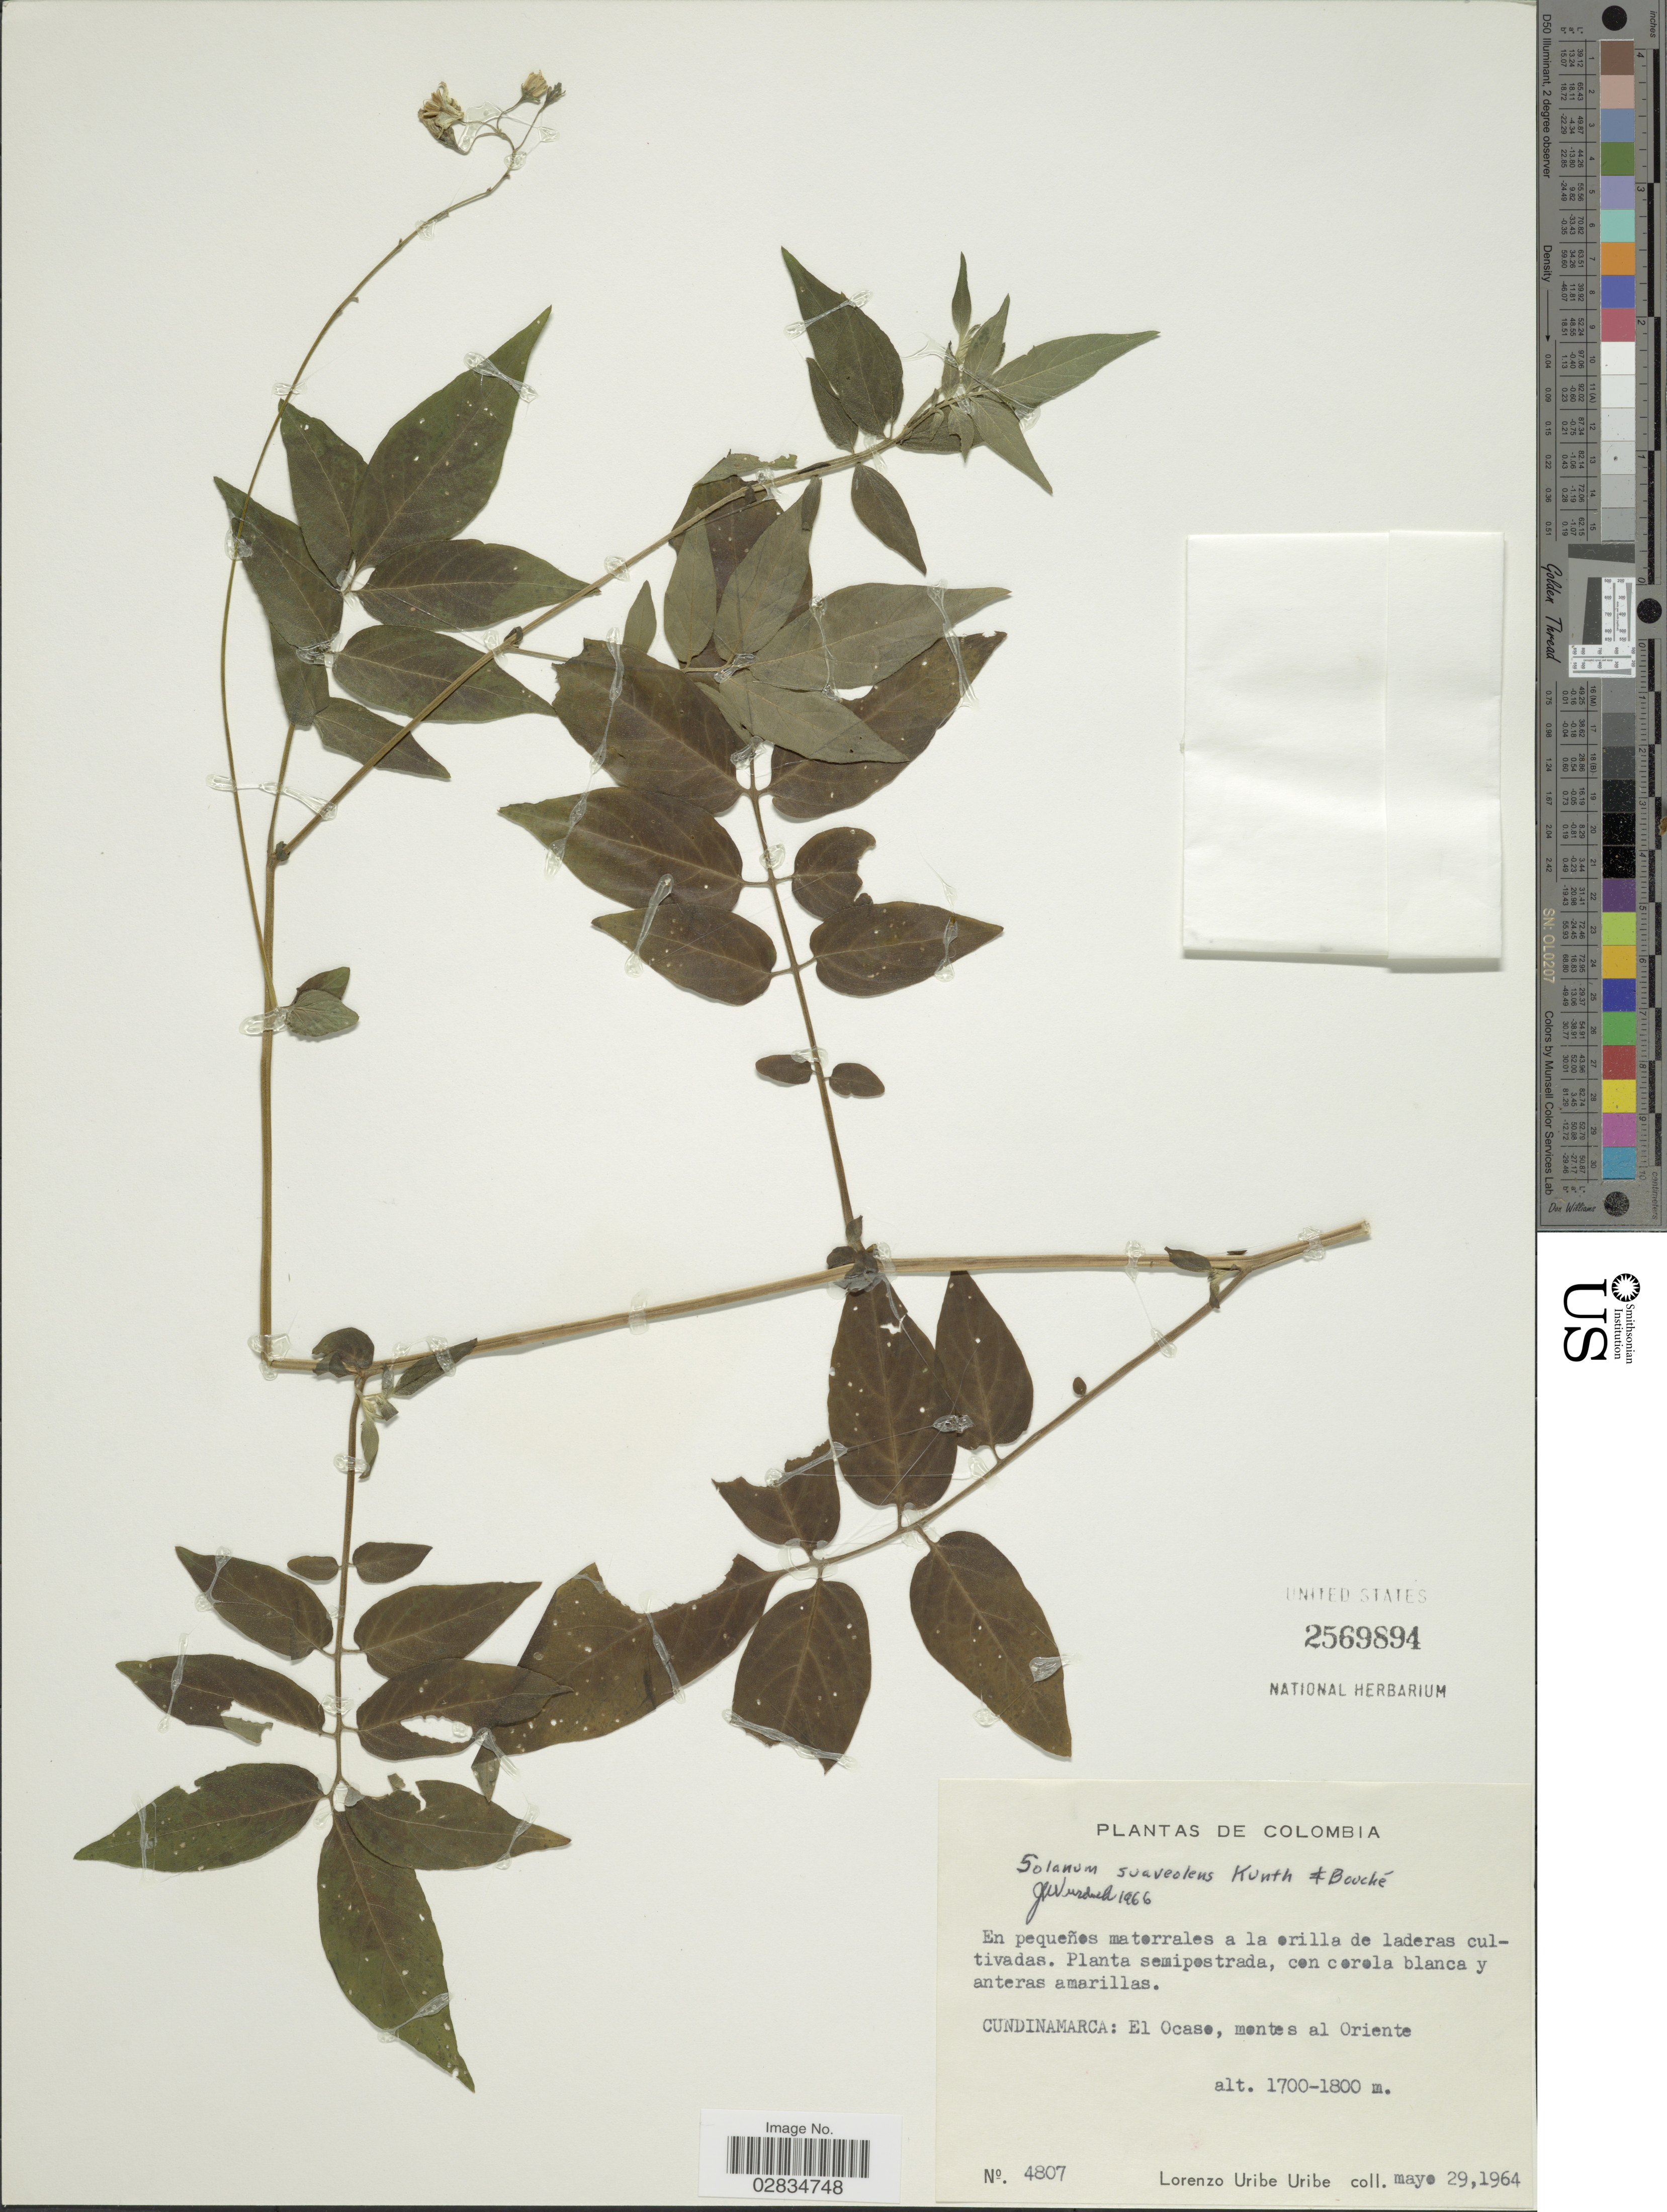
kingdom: Plantae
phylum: Tracheophyta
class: Magnoliopsida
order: Solanales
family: Solanaceae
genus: Solanum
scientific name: Solanum suaveolens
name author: Kunth & C.D. Bouché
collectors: L. Uribe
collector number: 4807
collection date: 1964-05-29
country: Colombia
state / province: Cundinamarca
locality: El Ocaso, montes al Oriente.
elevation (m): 1700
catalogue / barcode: US 2569894